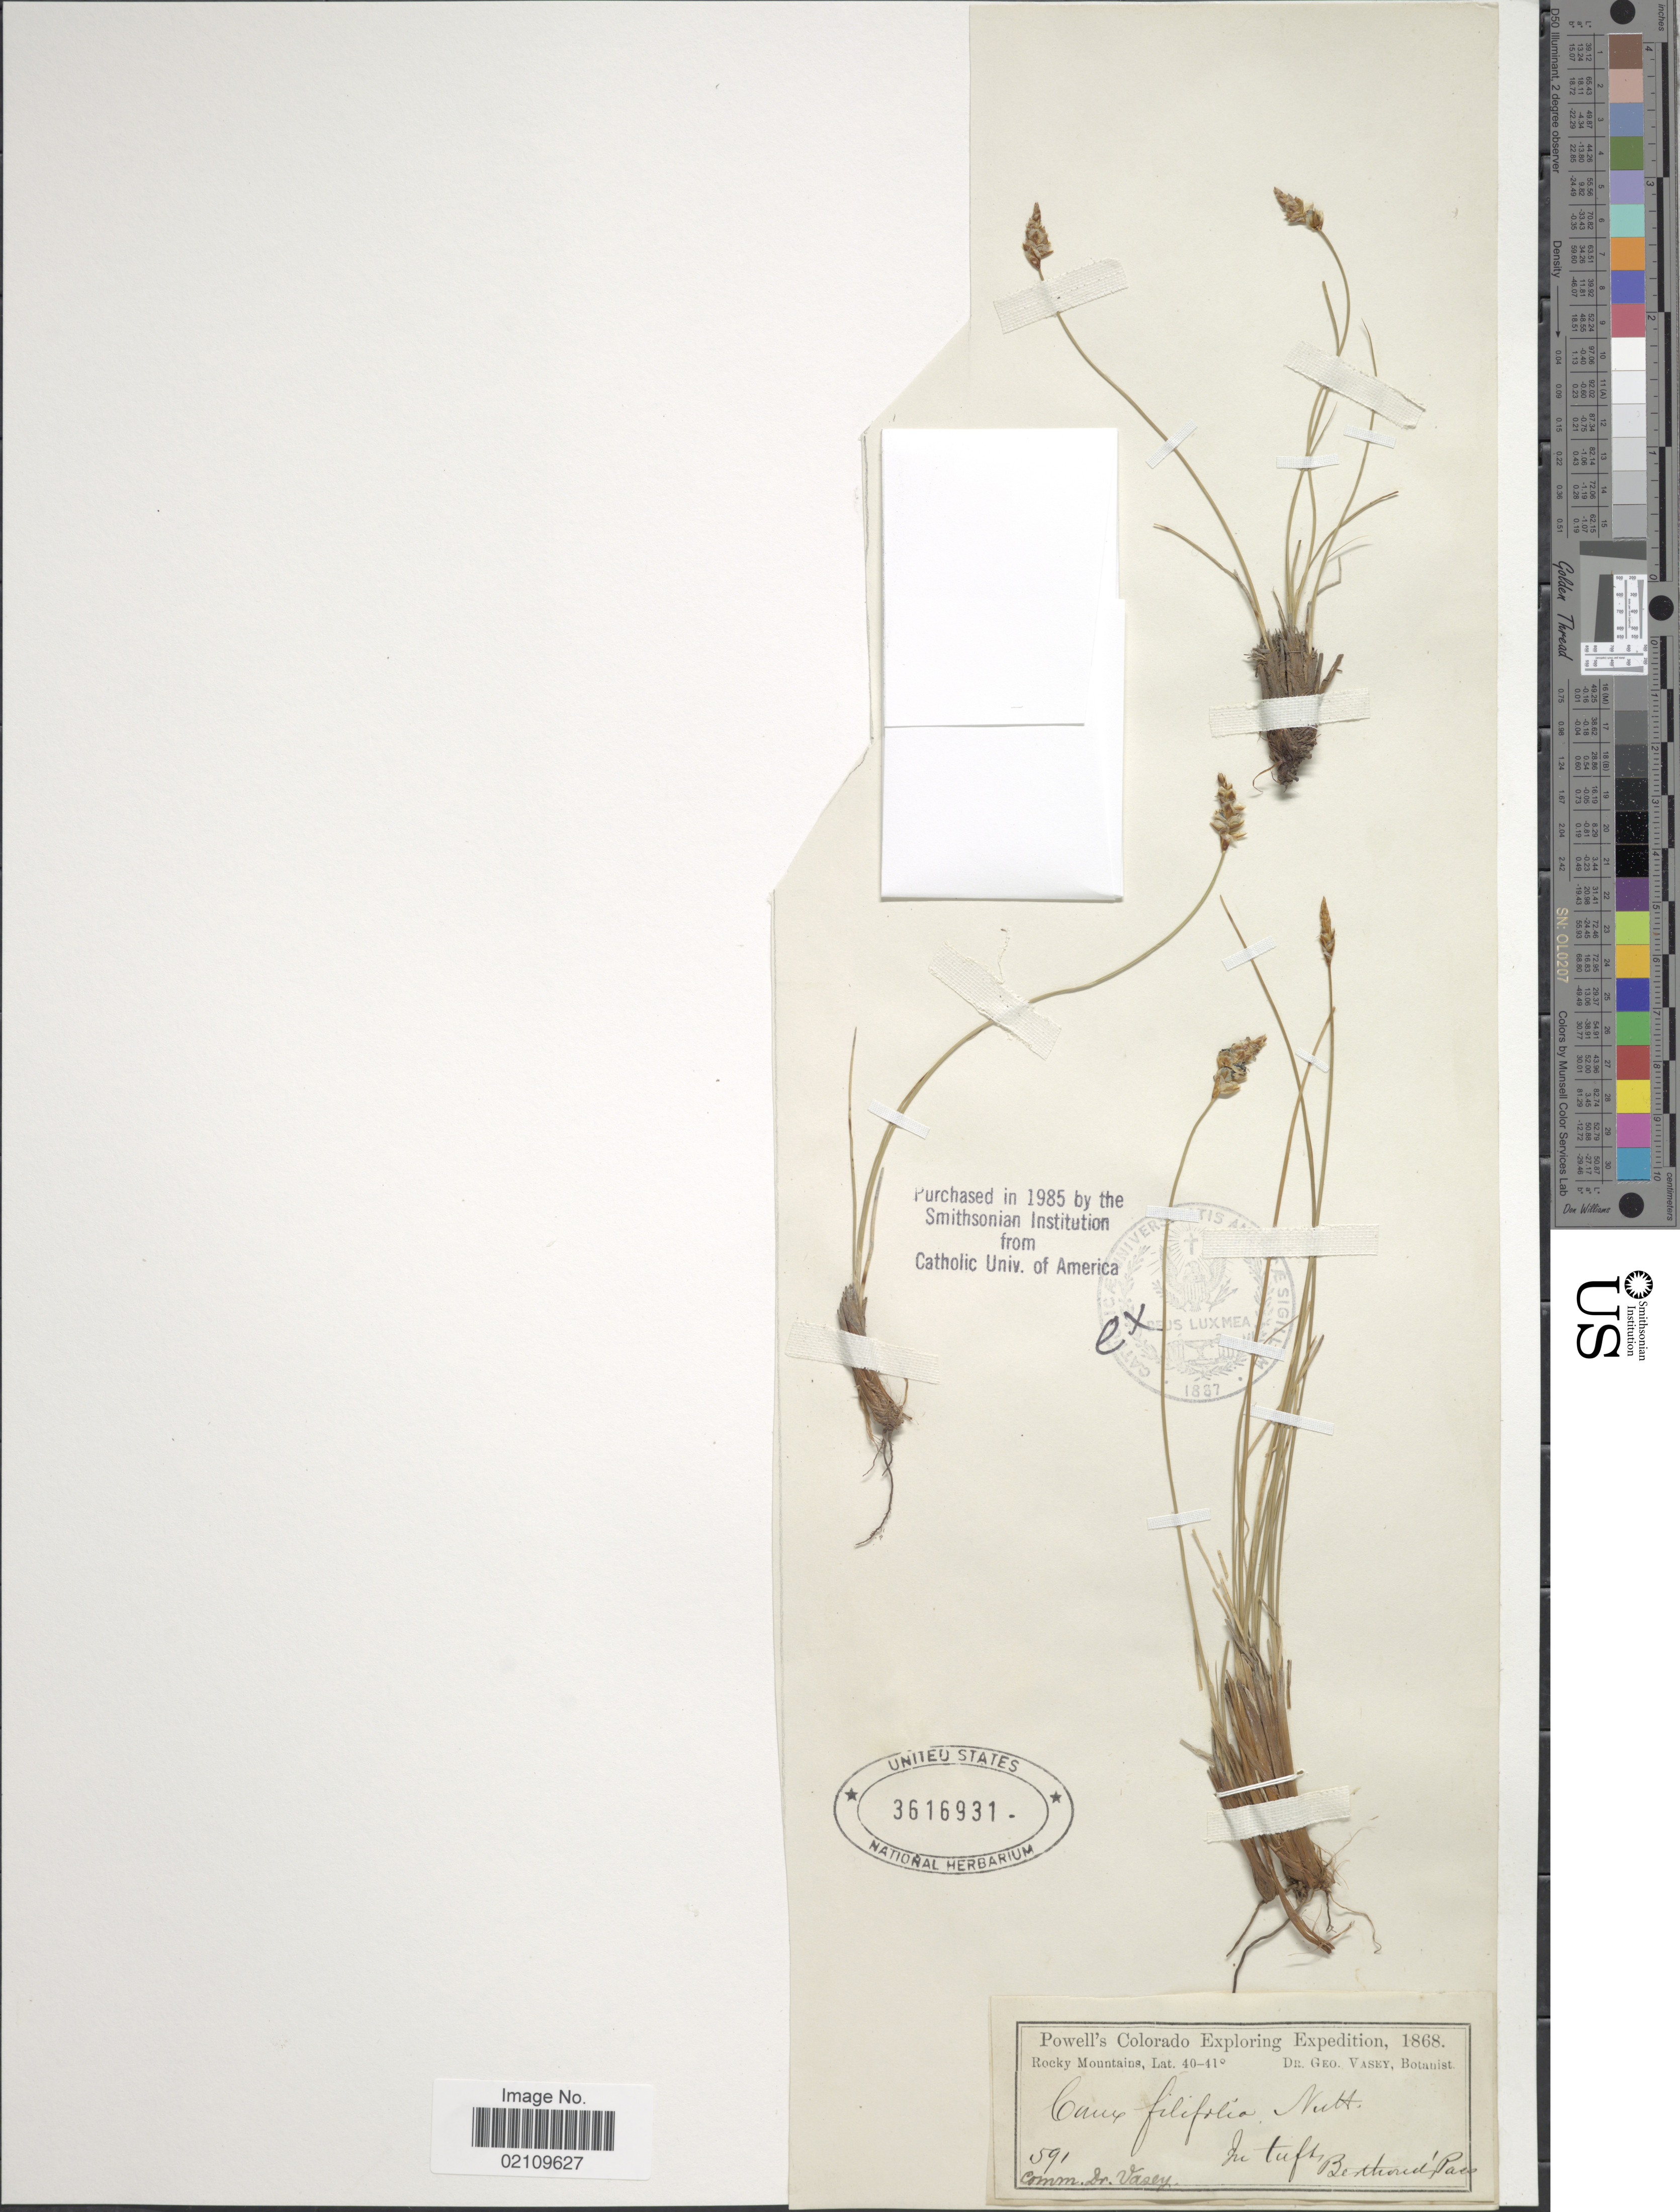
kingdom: Plantae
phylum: Tracheophyta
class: Liliopsida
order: Poales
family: Cyperaceae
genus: Carex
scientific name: Carex filifolia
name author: Nutt.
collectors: G. Vasey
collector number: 591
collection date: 1868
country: United States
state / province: Colorado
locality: Rocky Mountains. Berthoud Pass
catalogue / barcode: US 3616931